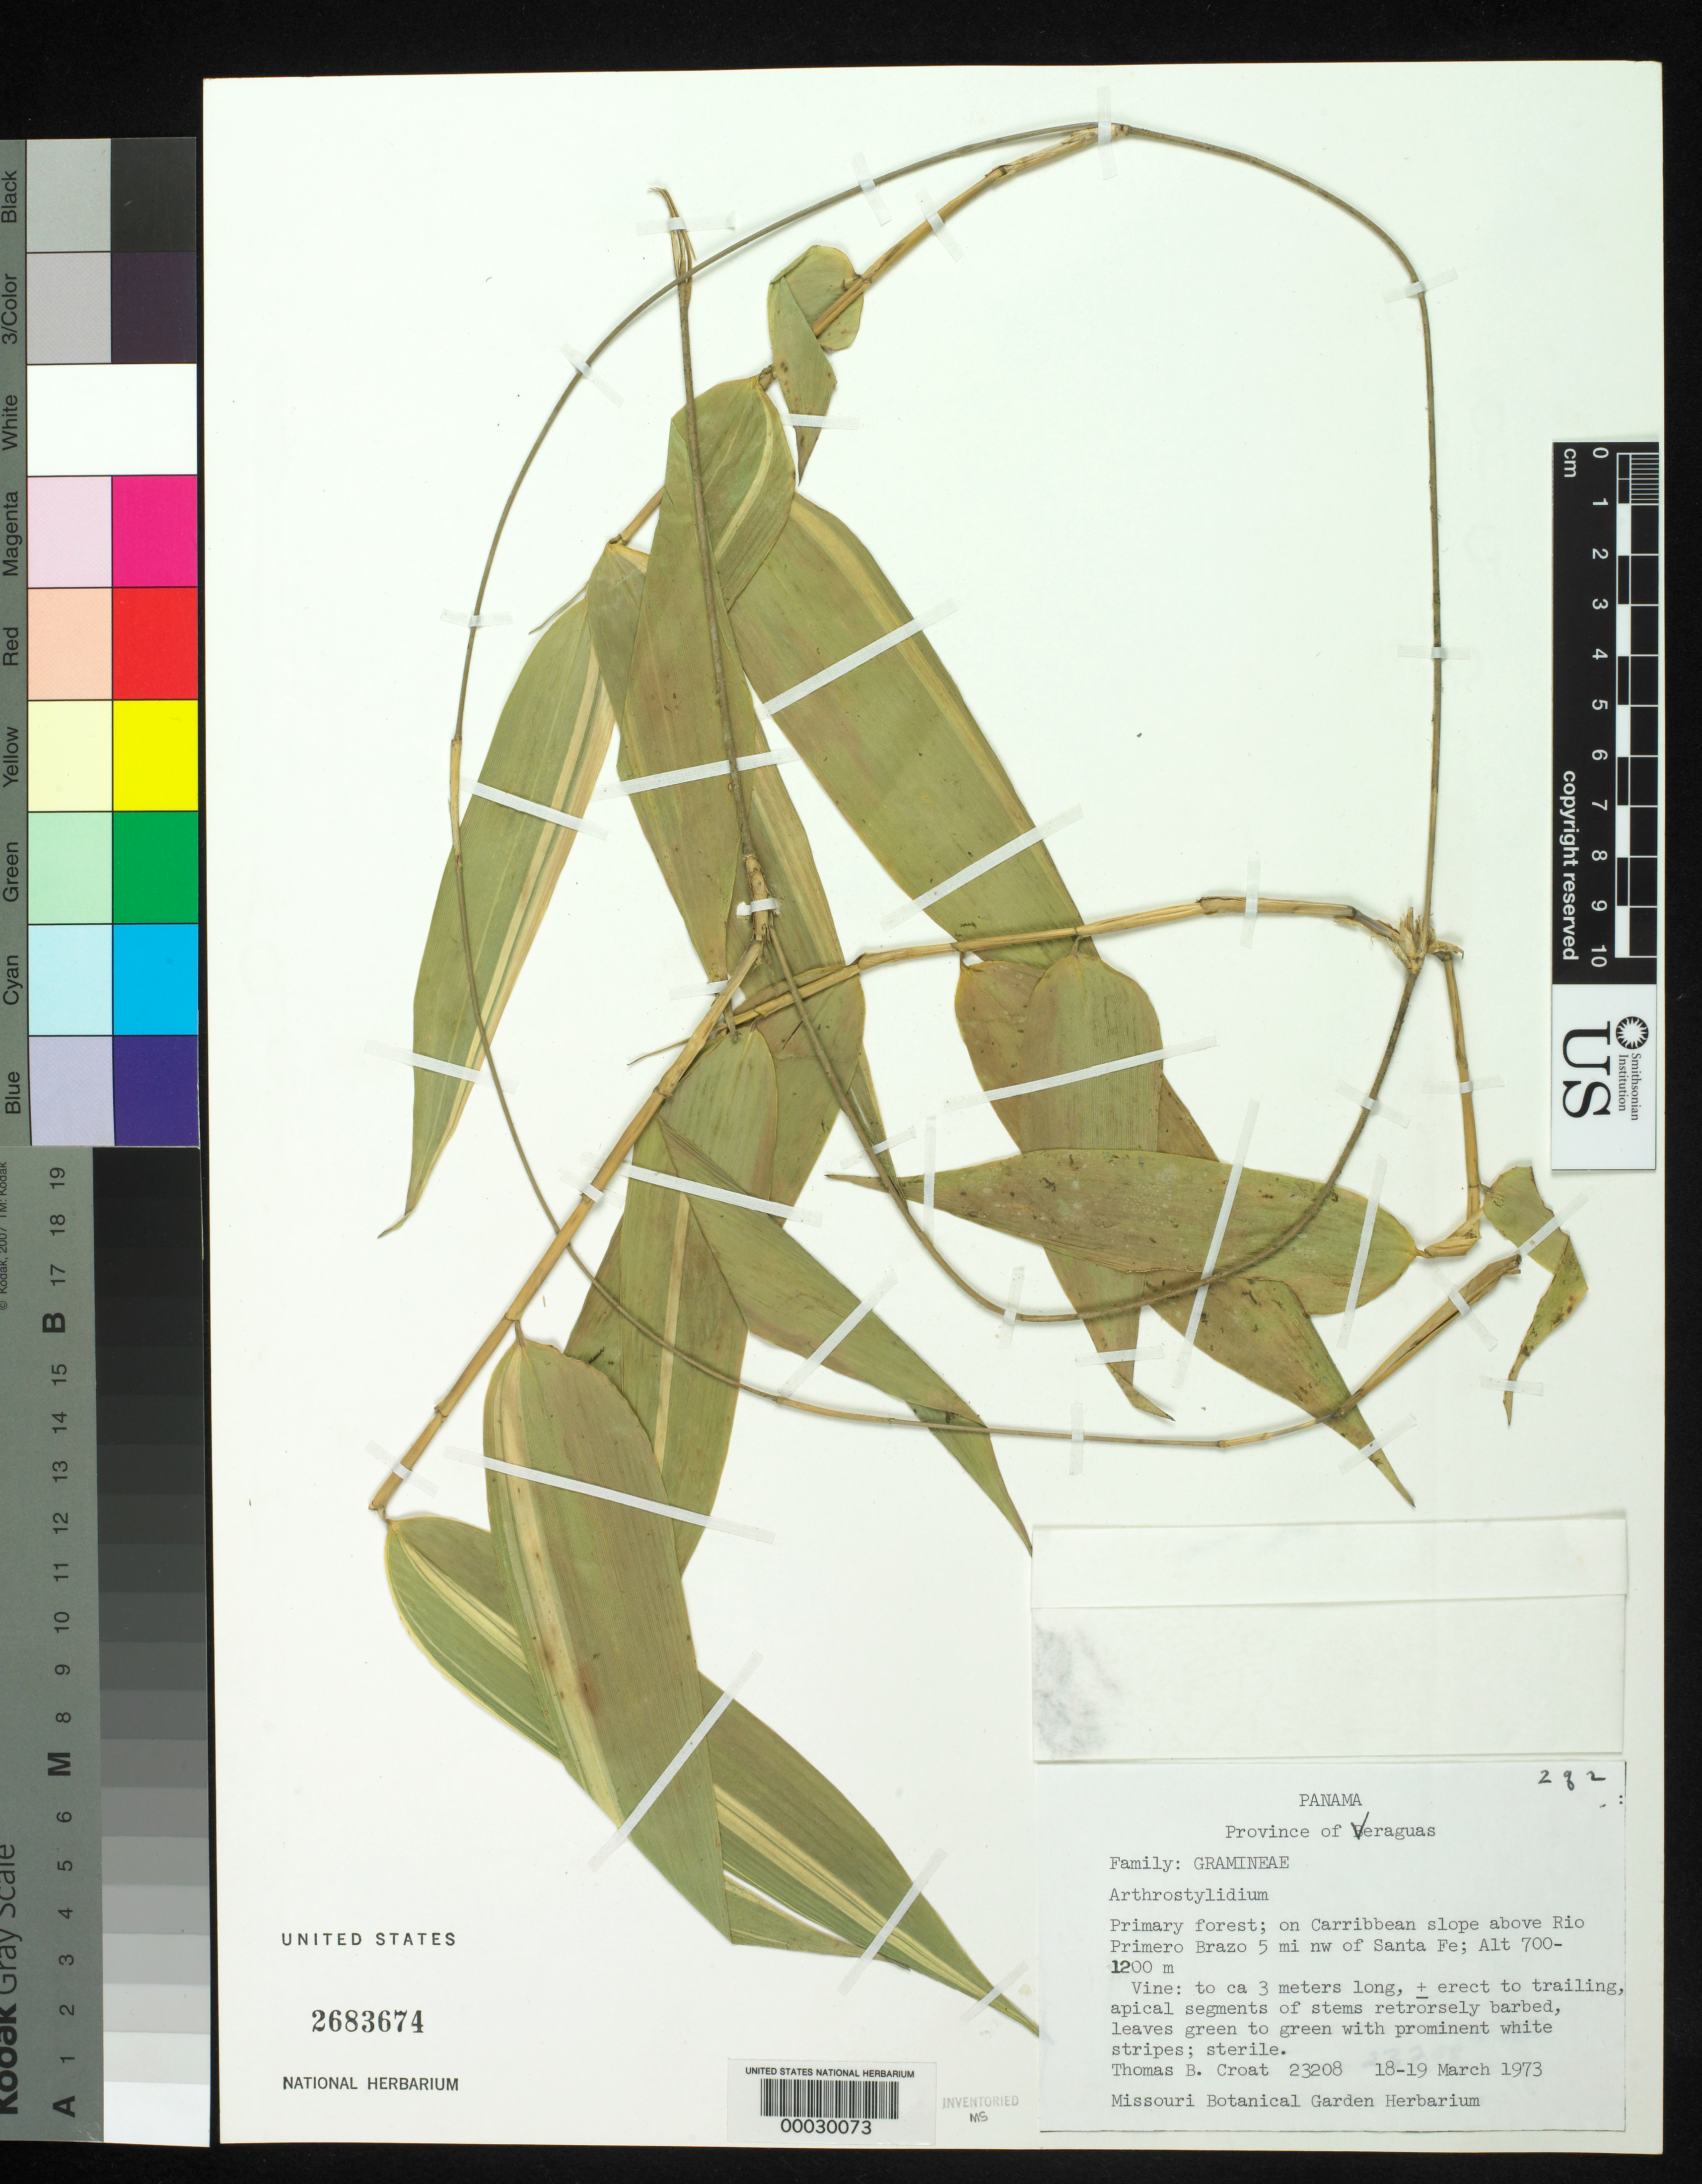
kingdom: Plantae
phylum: Tracheophyta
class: Liliopsida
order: Poales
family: Poaceae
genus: Arthrostylidium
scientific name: Arthrostylidium sp.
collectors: T. B. Croat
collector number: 23208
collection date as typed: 18 Mar 1973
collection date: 1973-03-18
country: Panama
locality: Santa Fe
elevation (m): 700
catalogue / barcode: US 2683674